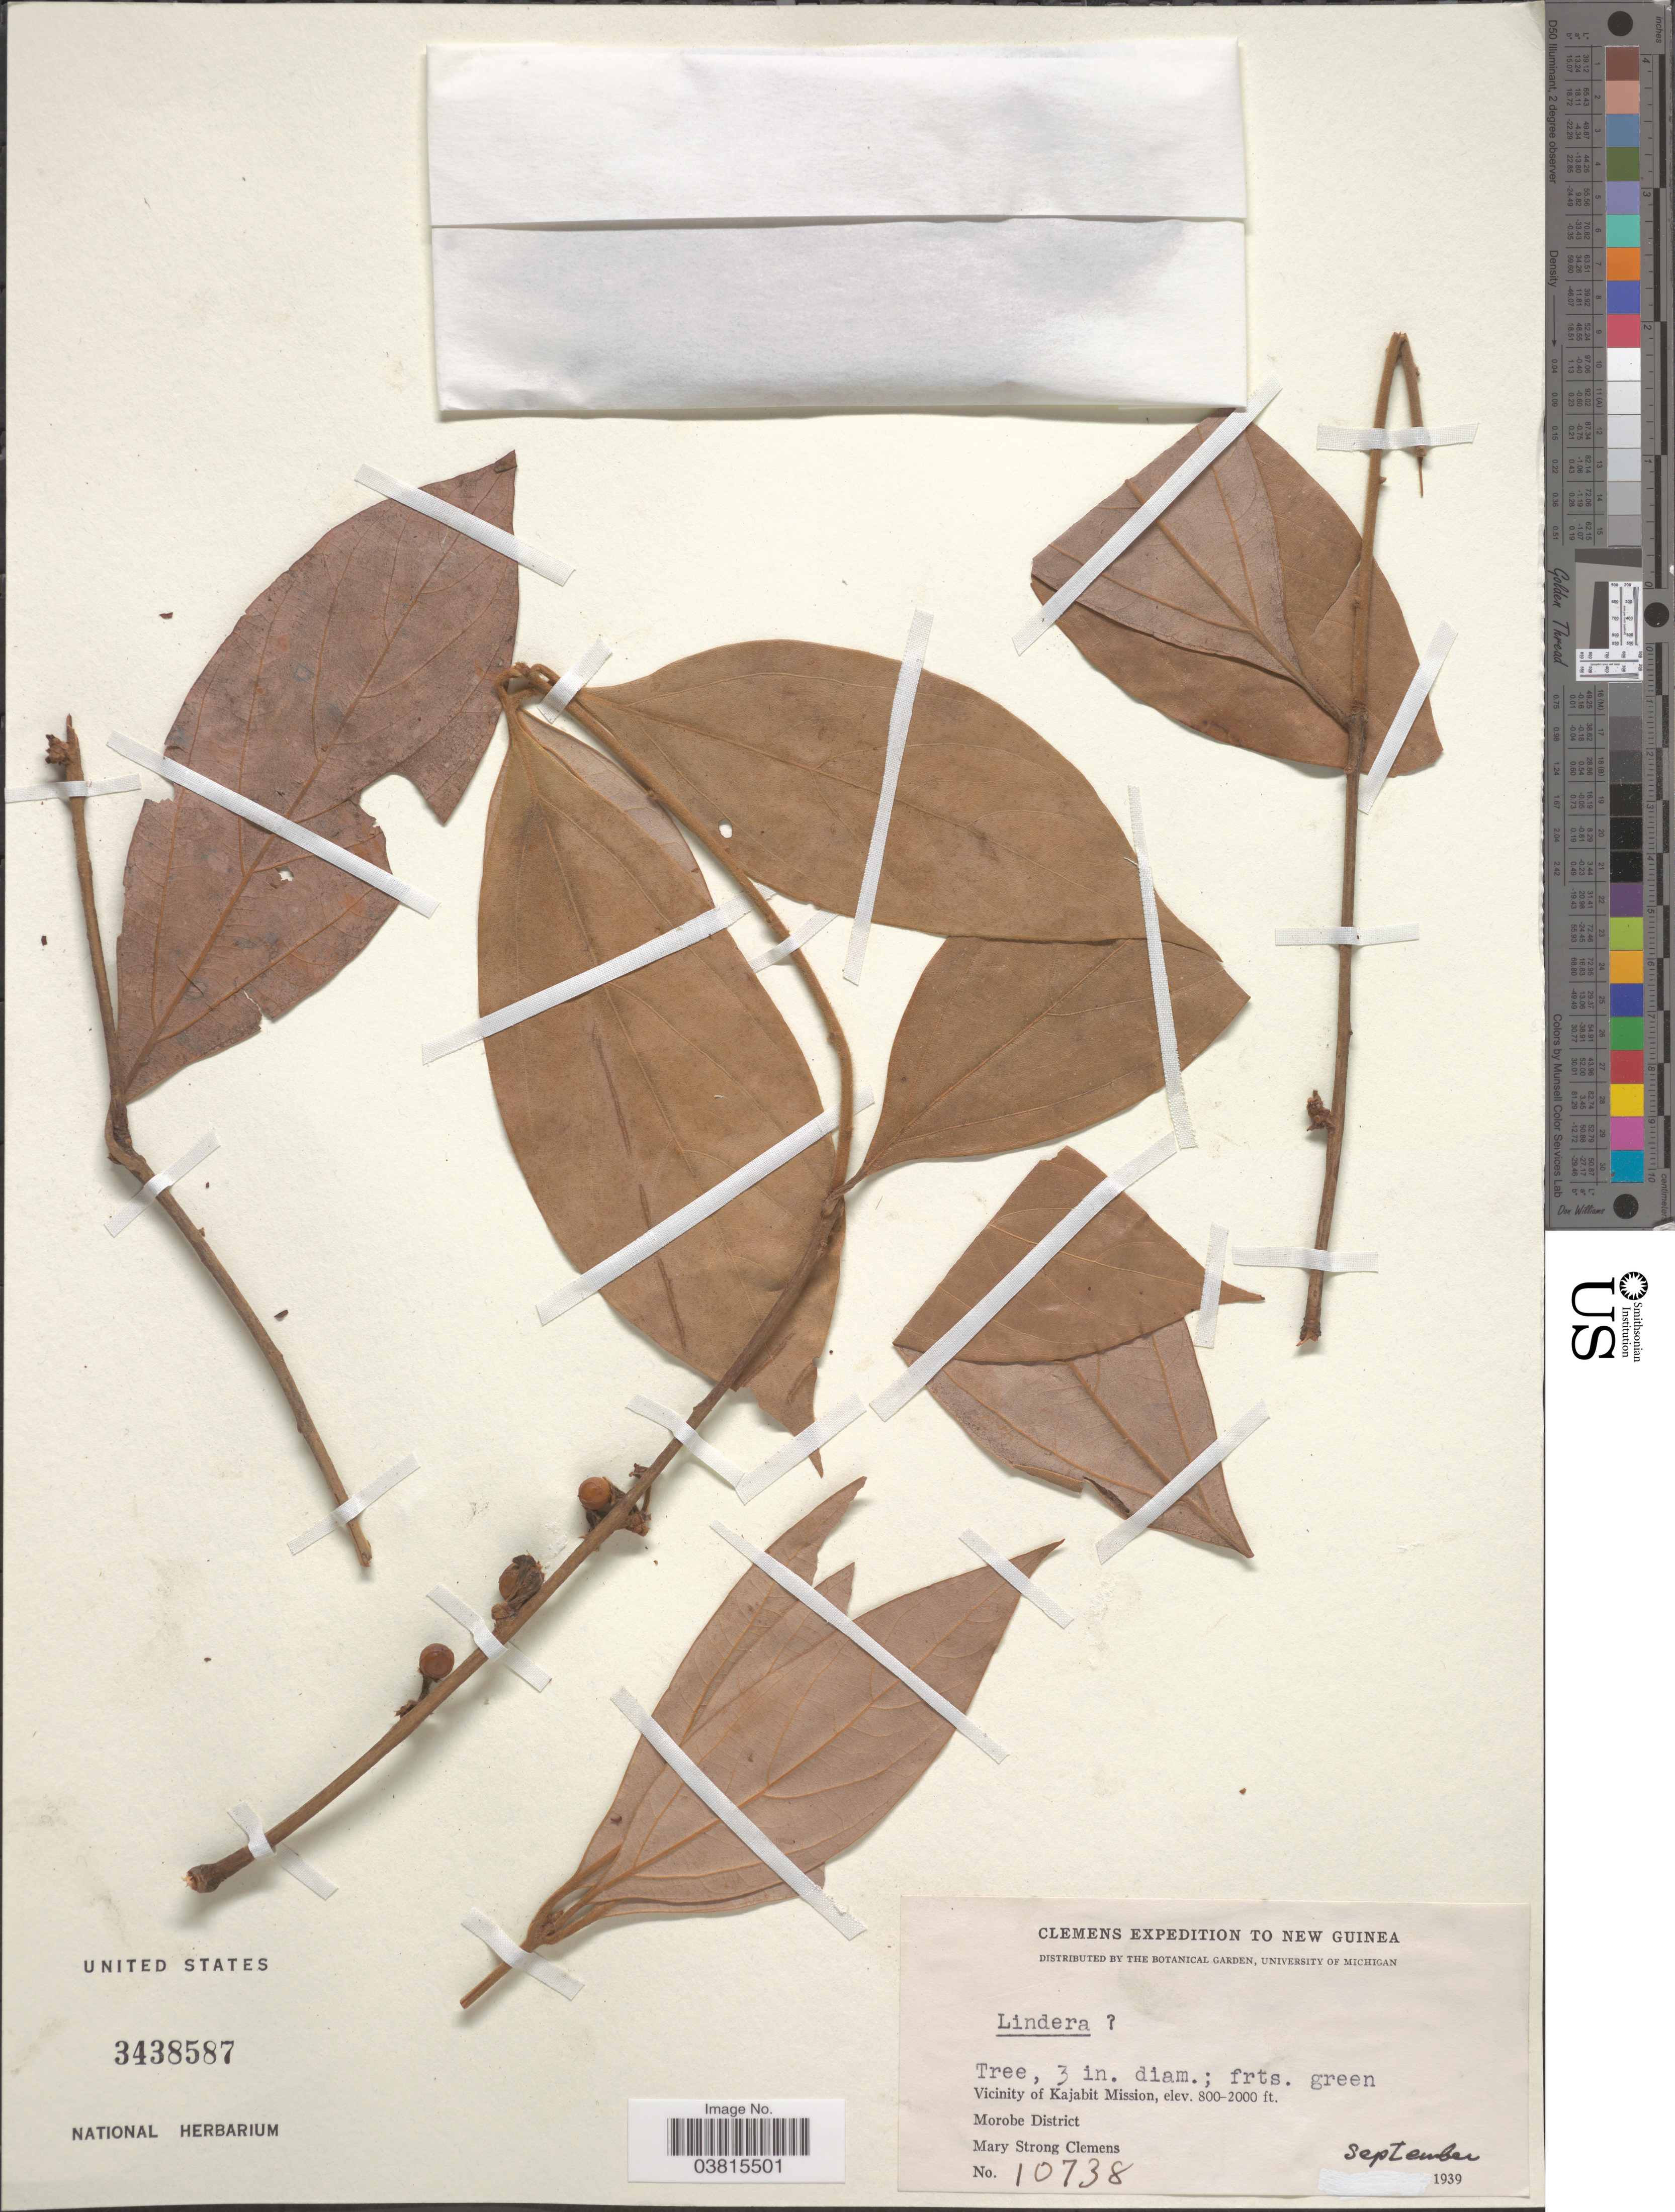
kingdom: Plantae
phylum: Tracheophyta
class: Magnoliopsida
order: Laurales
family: Lauraceae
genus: Lindera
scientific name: Lindera sp.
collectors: M. S. Clemens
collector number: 10738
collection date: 1939-09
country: Papua New Guinea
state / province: Morobe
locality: New Guinea. Vicinity of Kajabit Mission. Morobe District.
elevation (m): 244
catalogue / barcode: US 3438587